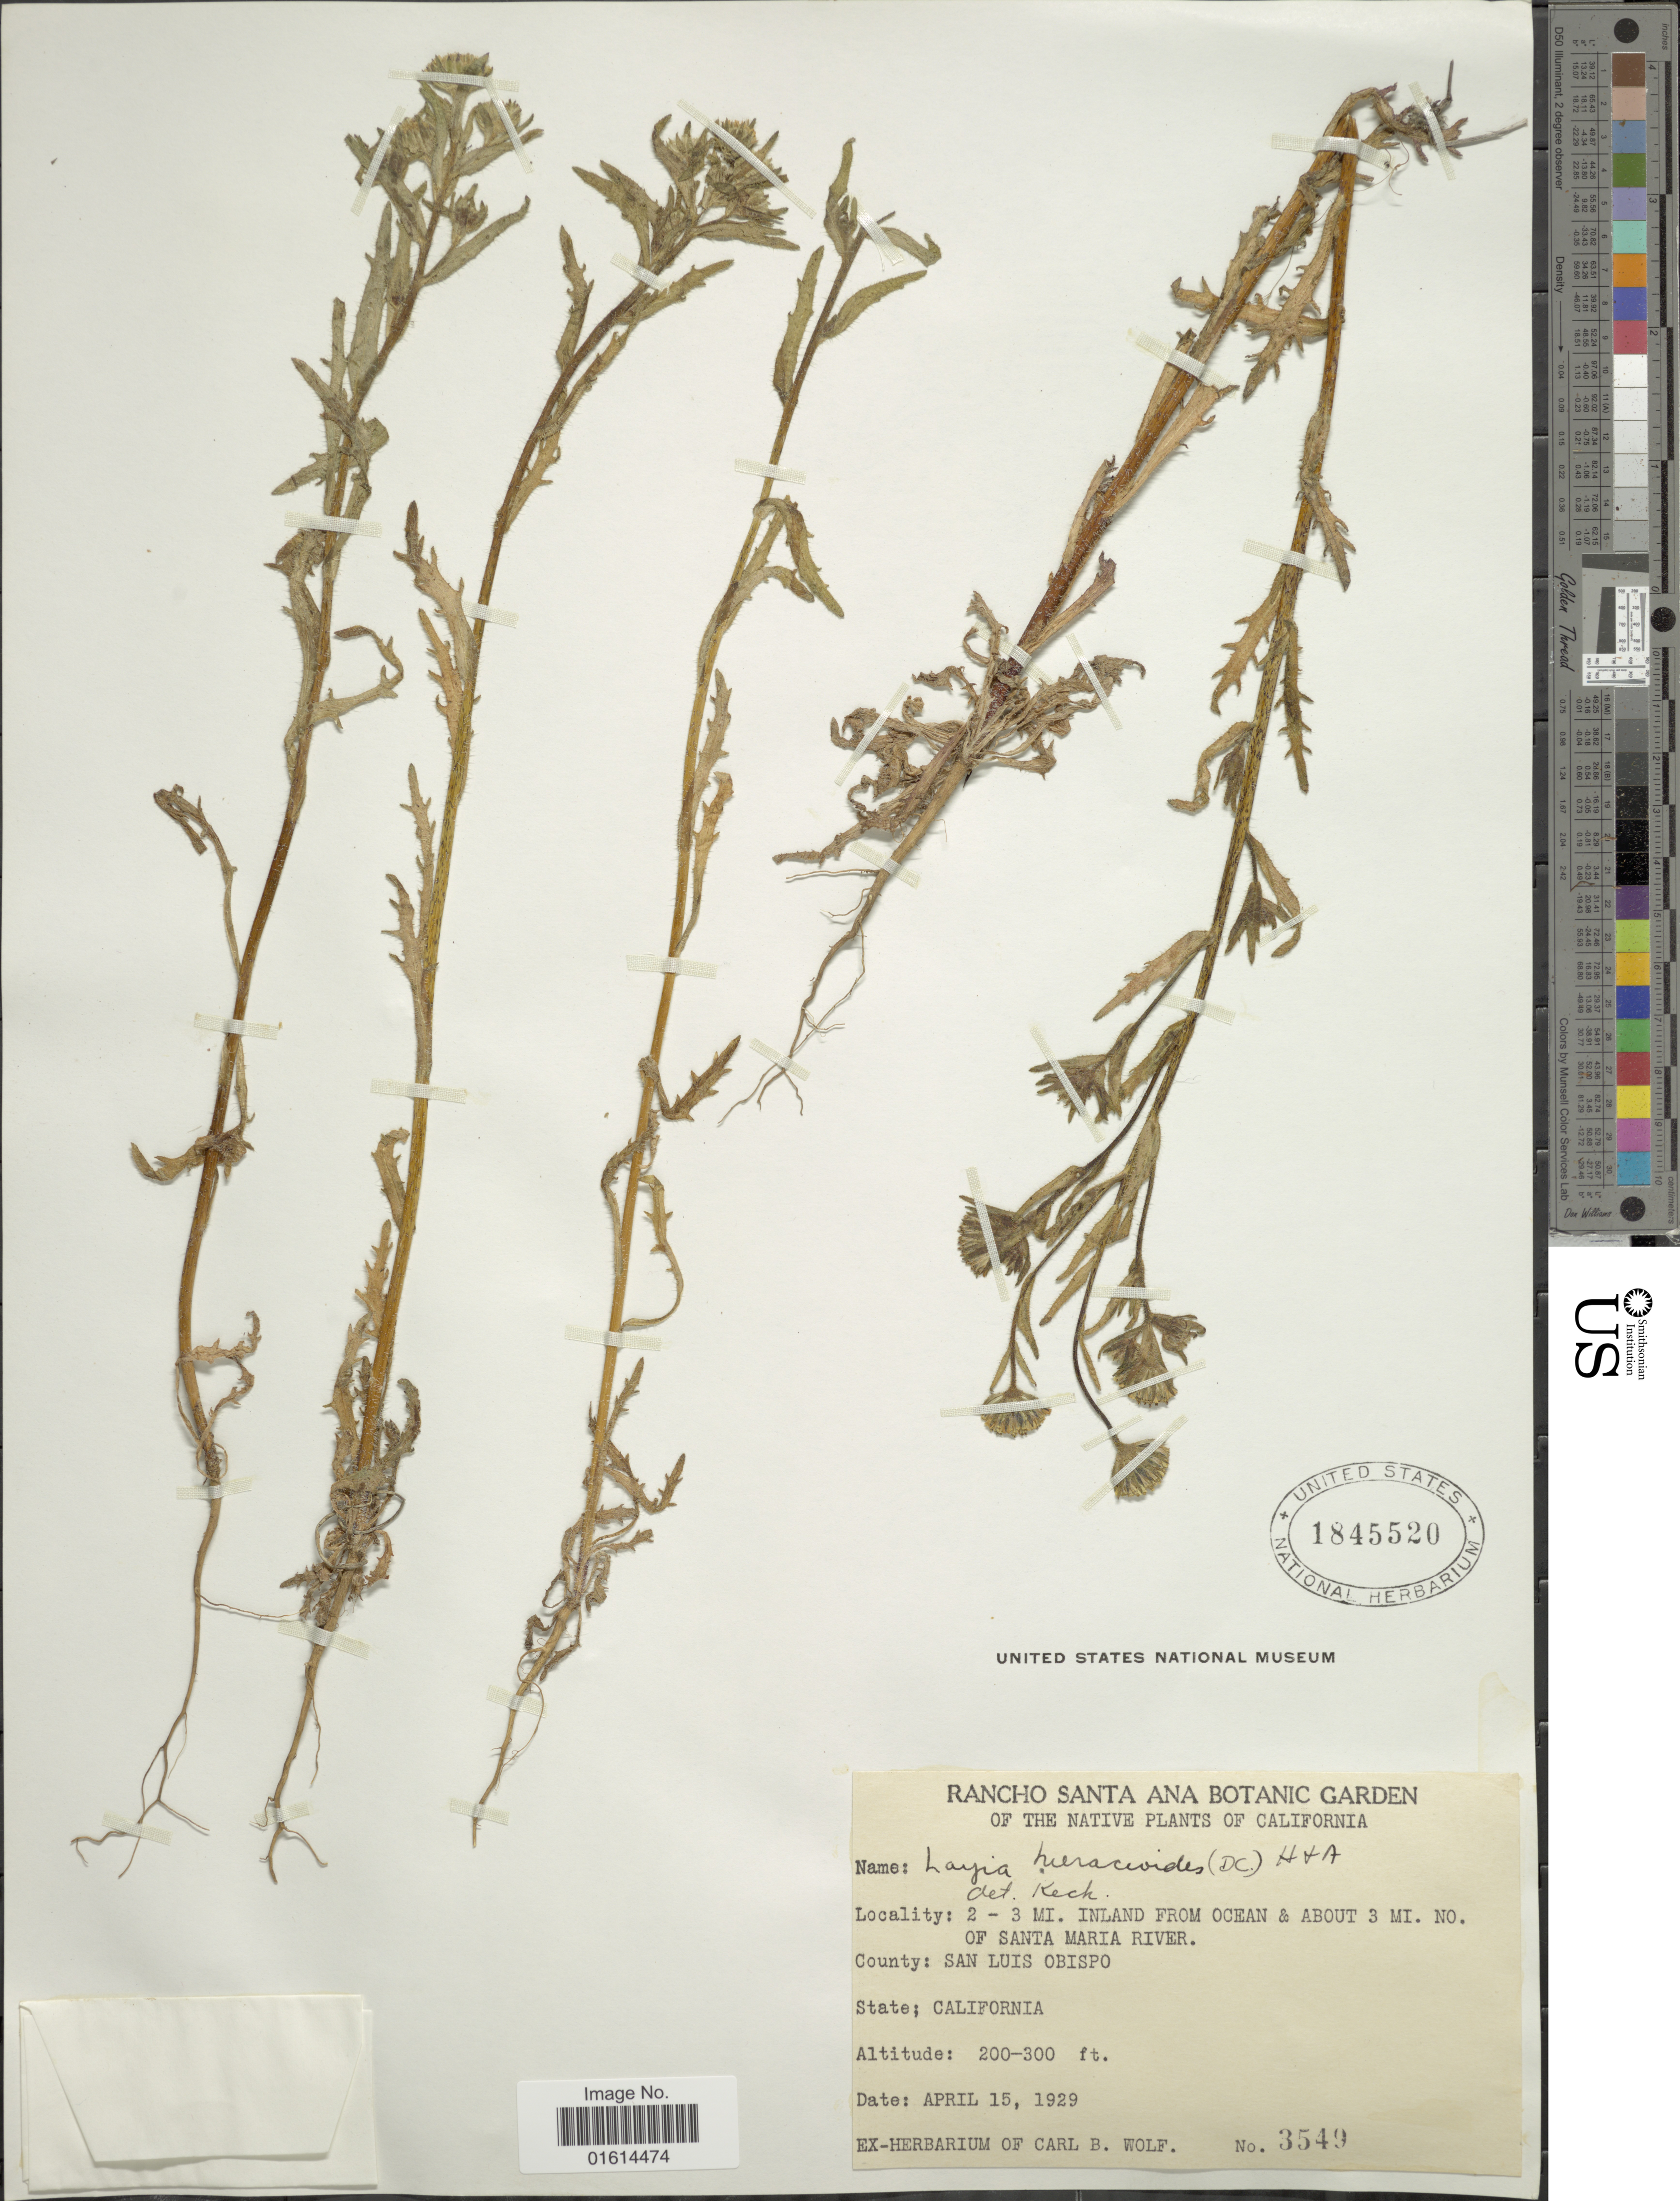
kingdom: Plantae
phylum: Tracheophyta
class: Magnoliopsida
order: Asterales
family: Asteraceae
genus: Layia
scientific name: Layia hieracioides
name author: (Hook. & Arn.) DC.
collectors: ex herb. Carl B. Wolf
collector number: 3549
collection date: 1929-04-15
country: United States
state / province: California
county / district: San Luis Obispo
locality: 2-3 mi. inland from Ocean & about 3 mi. NO of Santa Maria River, County San Luis Obispo, State California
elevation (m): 61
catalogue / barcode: US 1845520